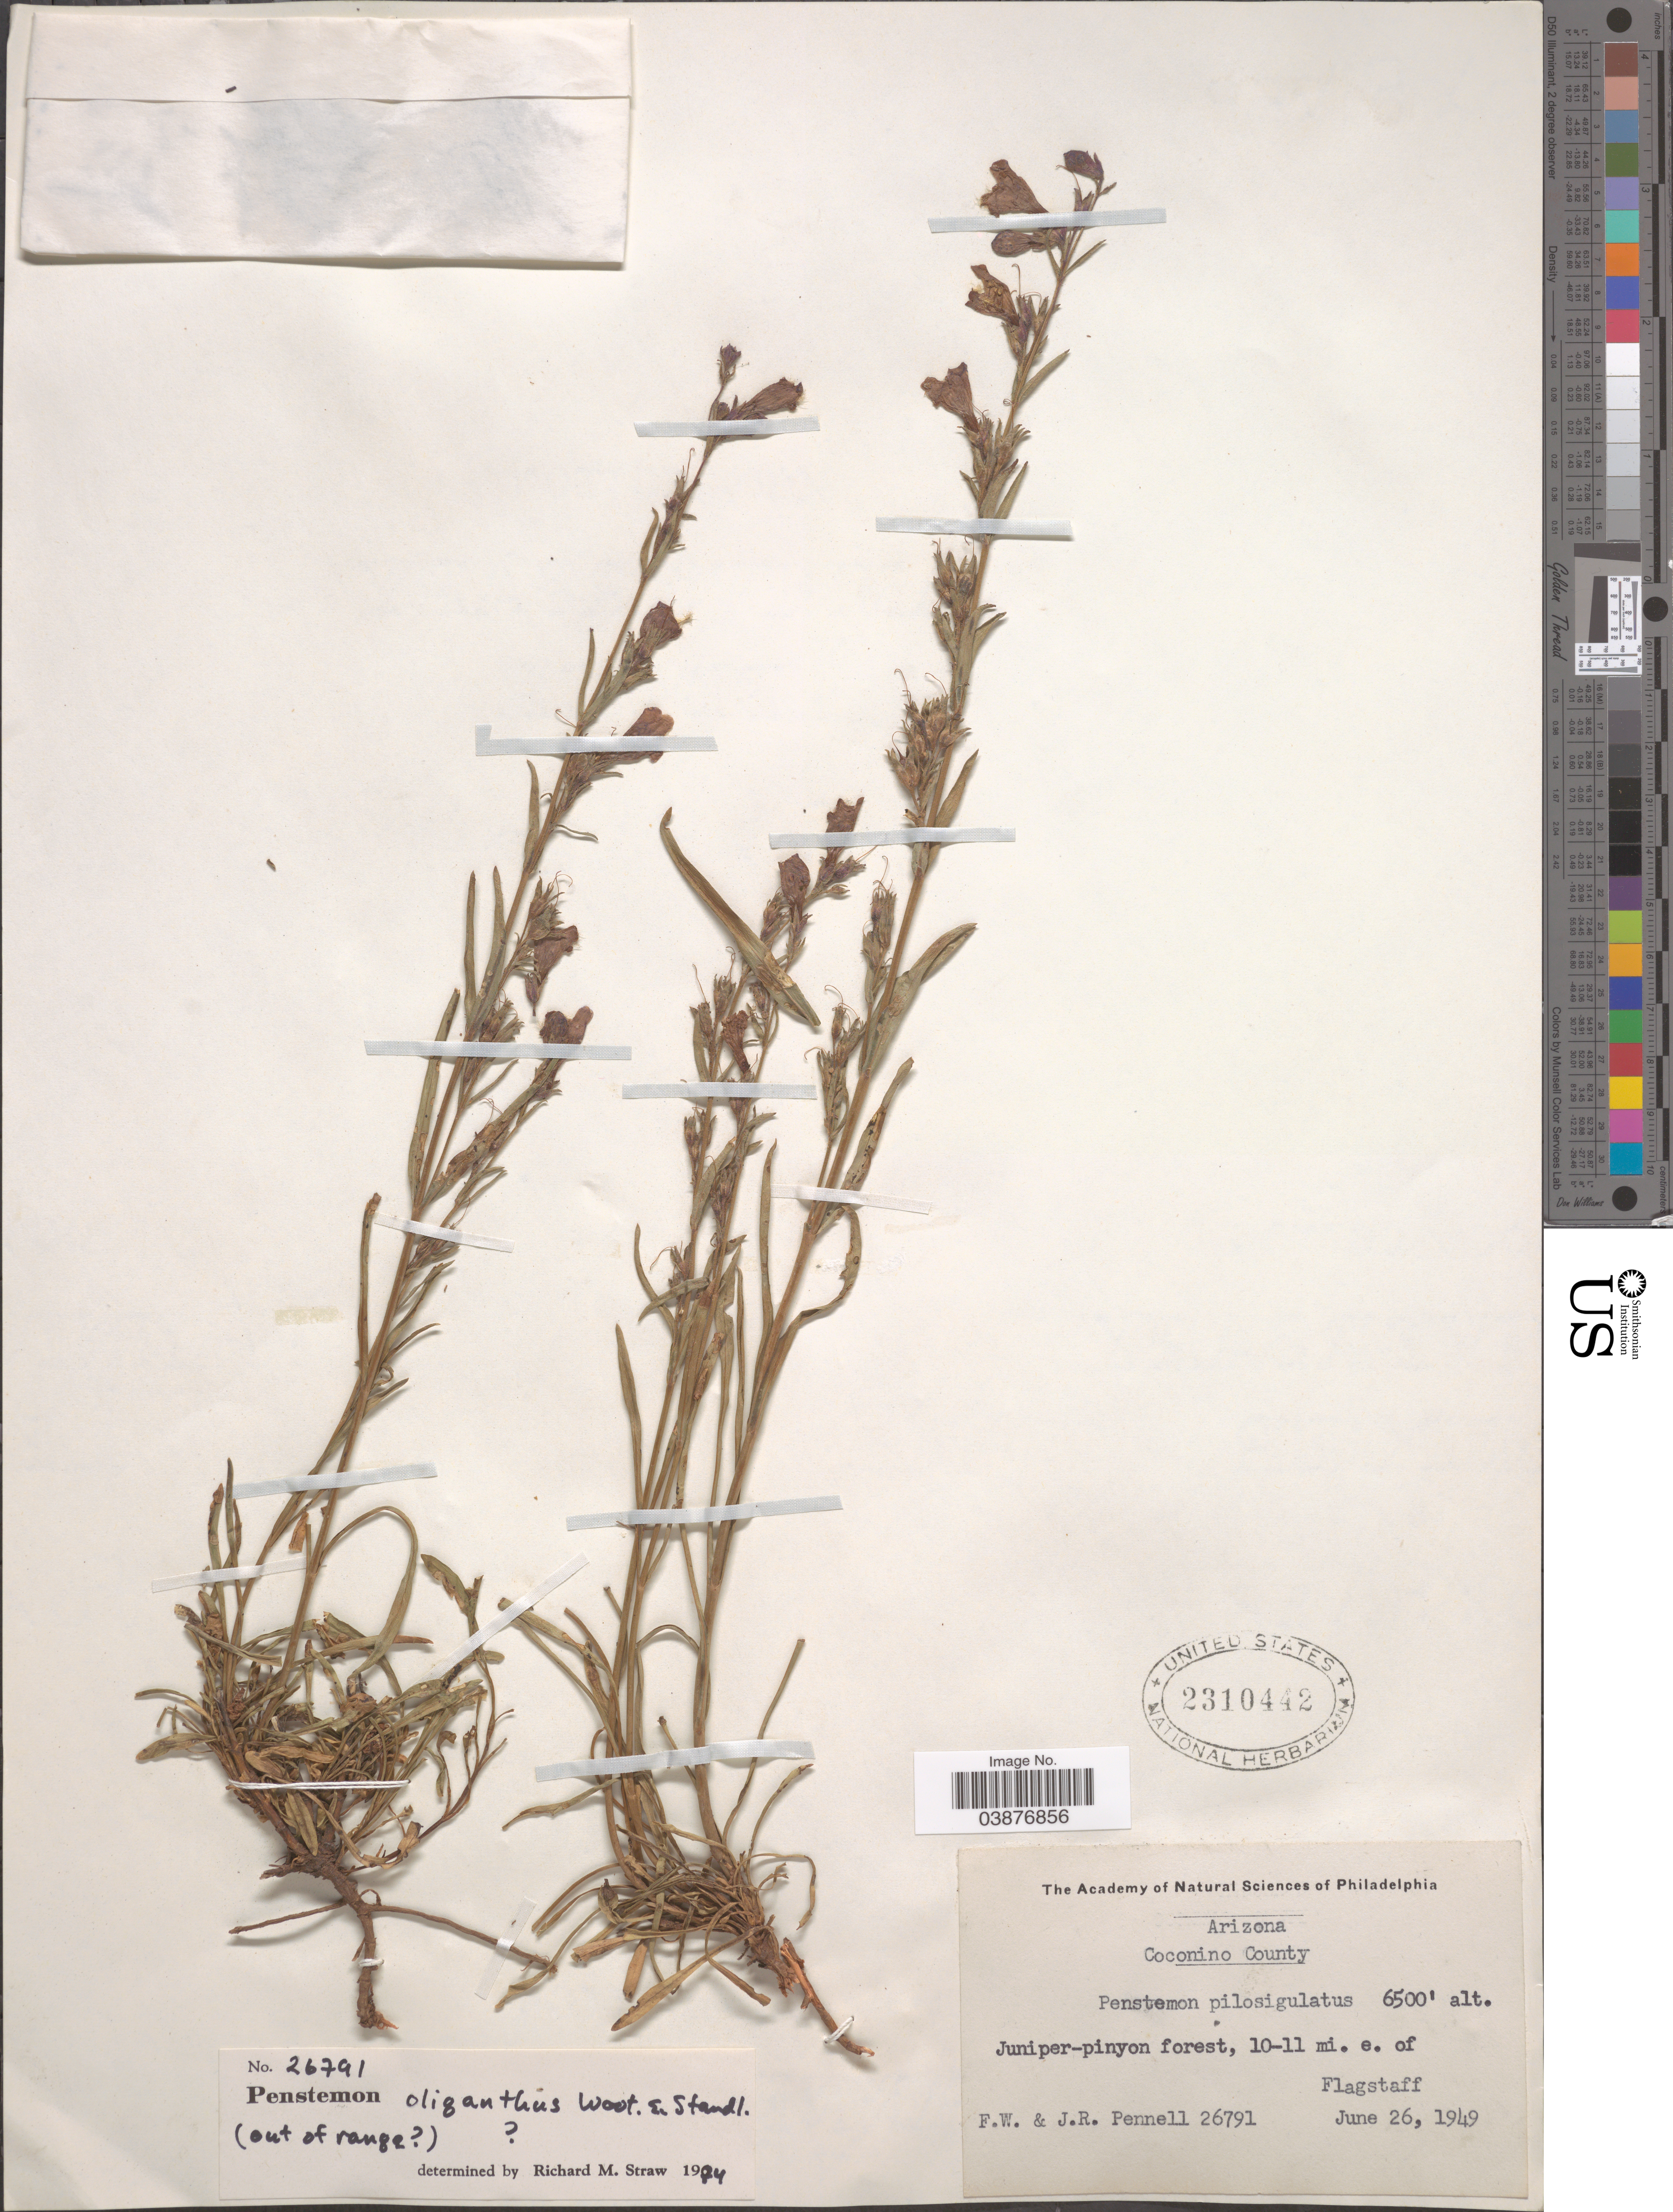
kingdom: Plantae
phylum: Tracheophyta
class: Magnoliopsida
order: Lamiales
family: Plantaginaceae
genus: Penstemon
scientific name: Penstemon oliganthus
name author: Wooton & Standl.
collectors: F. W. Pennell & J. Pennell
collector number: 26791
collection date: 1949-06-26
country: United States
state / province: Arizona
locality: Coconino County. Juniper-pinyon forest, 10-11 mi. e. of Flagstaff.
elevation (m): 1981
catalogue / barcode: US 2310442